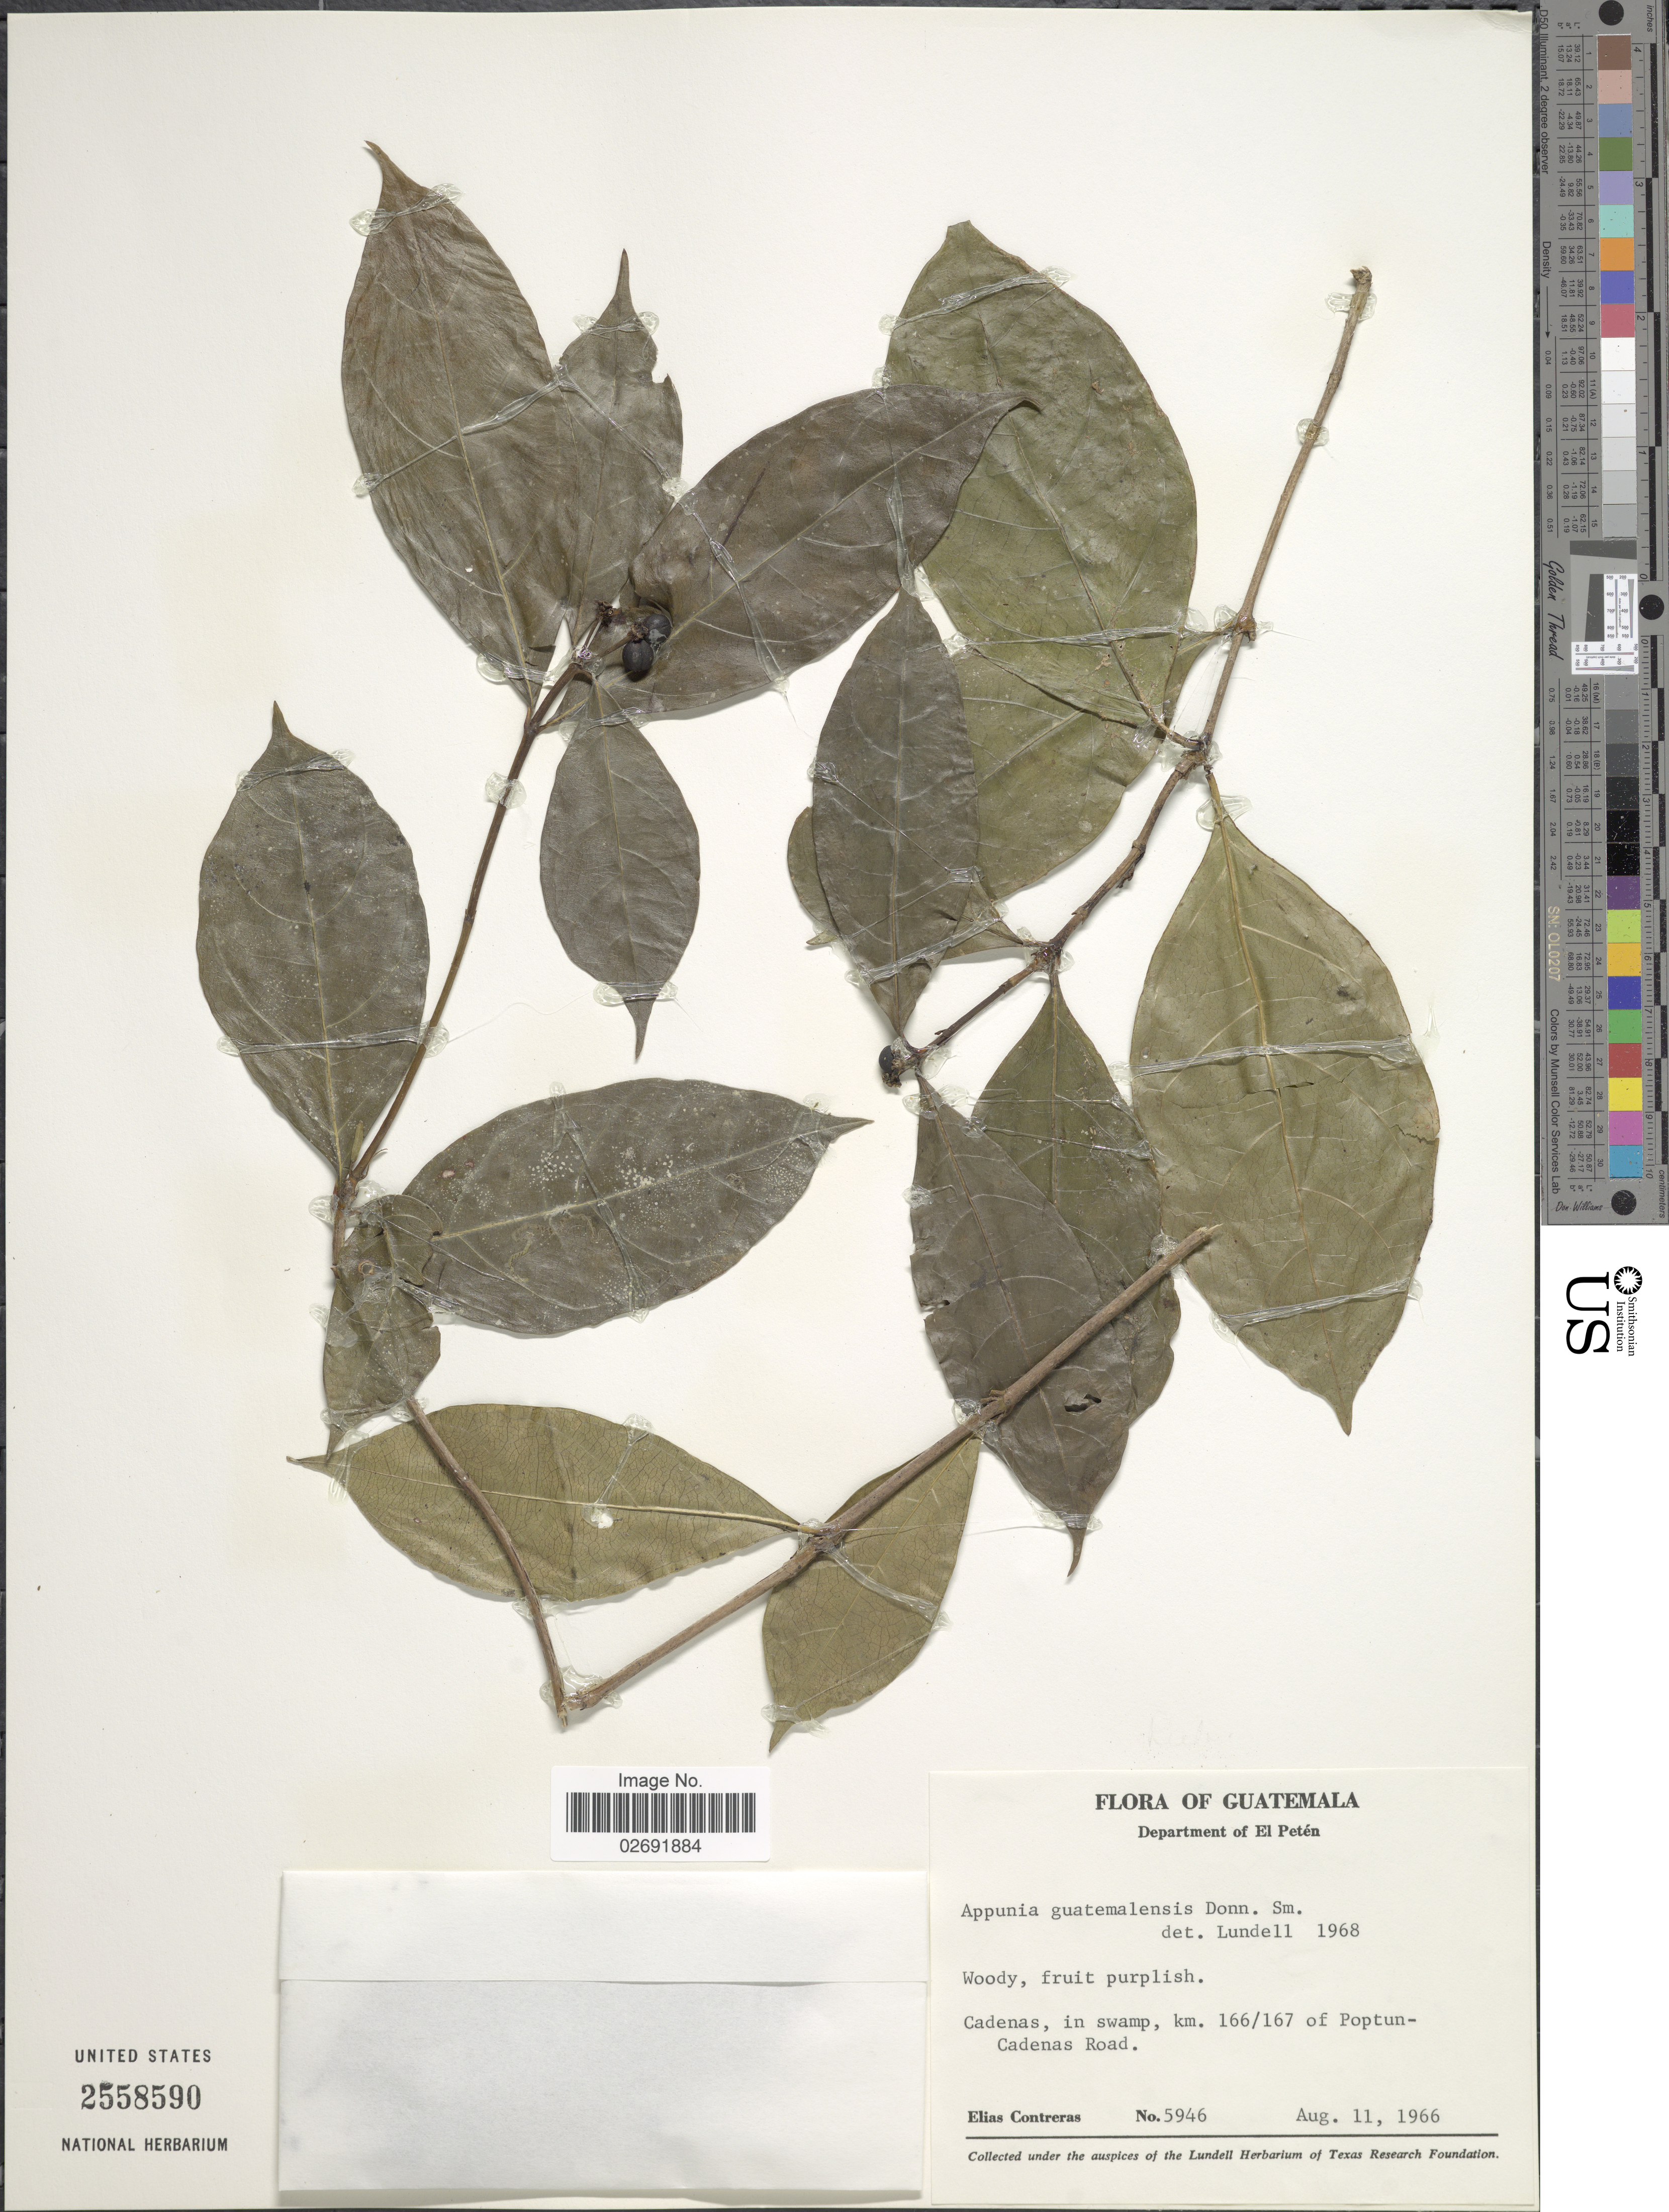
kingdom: Plantae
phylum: Tracheophyta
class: Magnoliopsida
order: Gentianales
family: Rubiaceae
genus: Appunia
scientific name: Appunia guatemalensis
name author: Donn. Sm.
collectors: E. Contreras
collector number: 5946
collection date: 1966-08-11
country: Guatemala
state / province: El Petén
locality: Department of El Petén, Cadenas, in swamp, km 166/167 of Poptun-Cadenas Road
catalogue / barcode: US 2558590